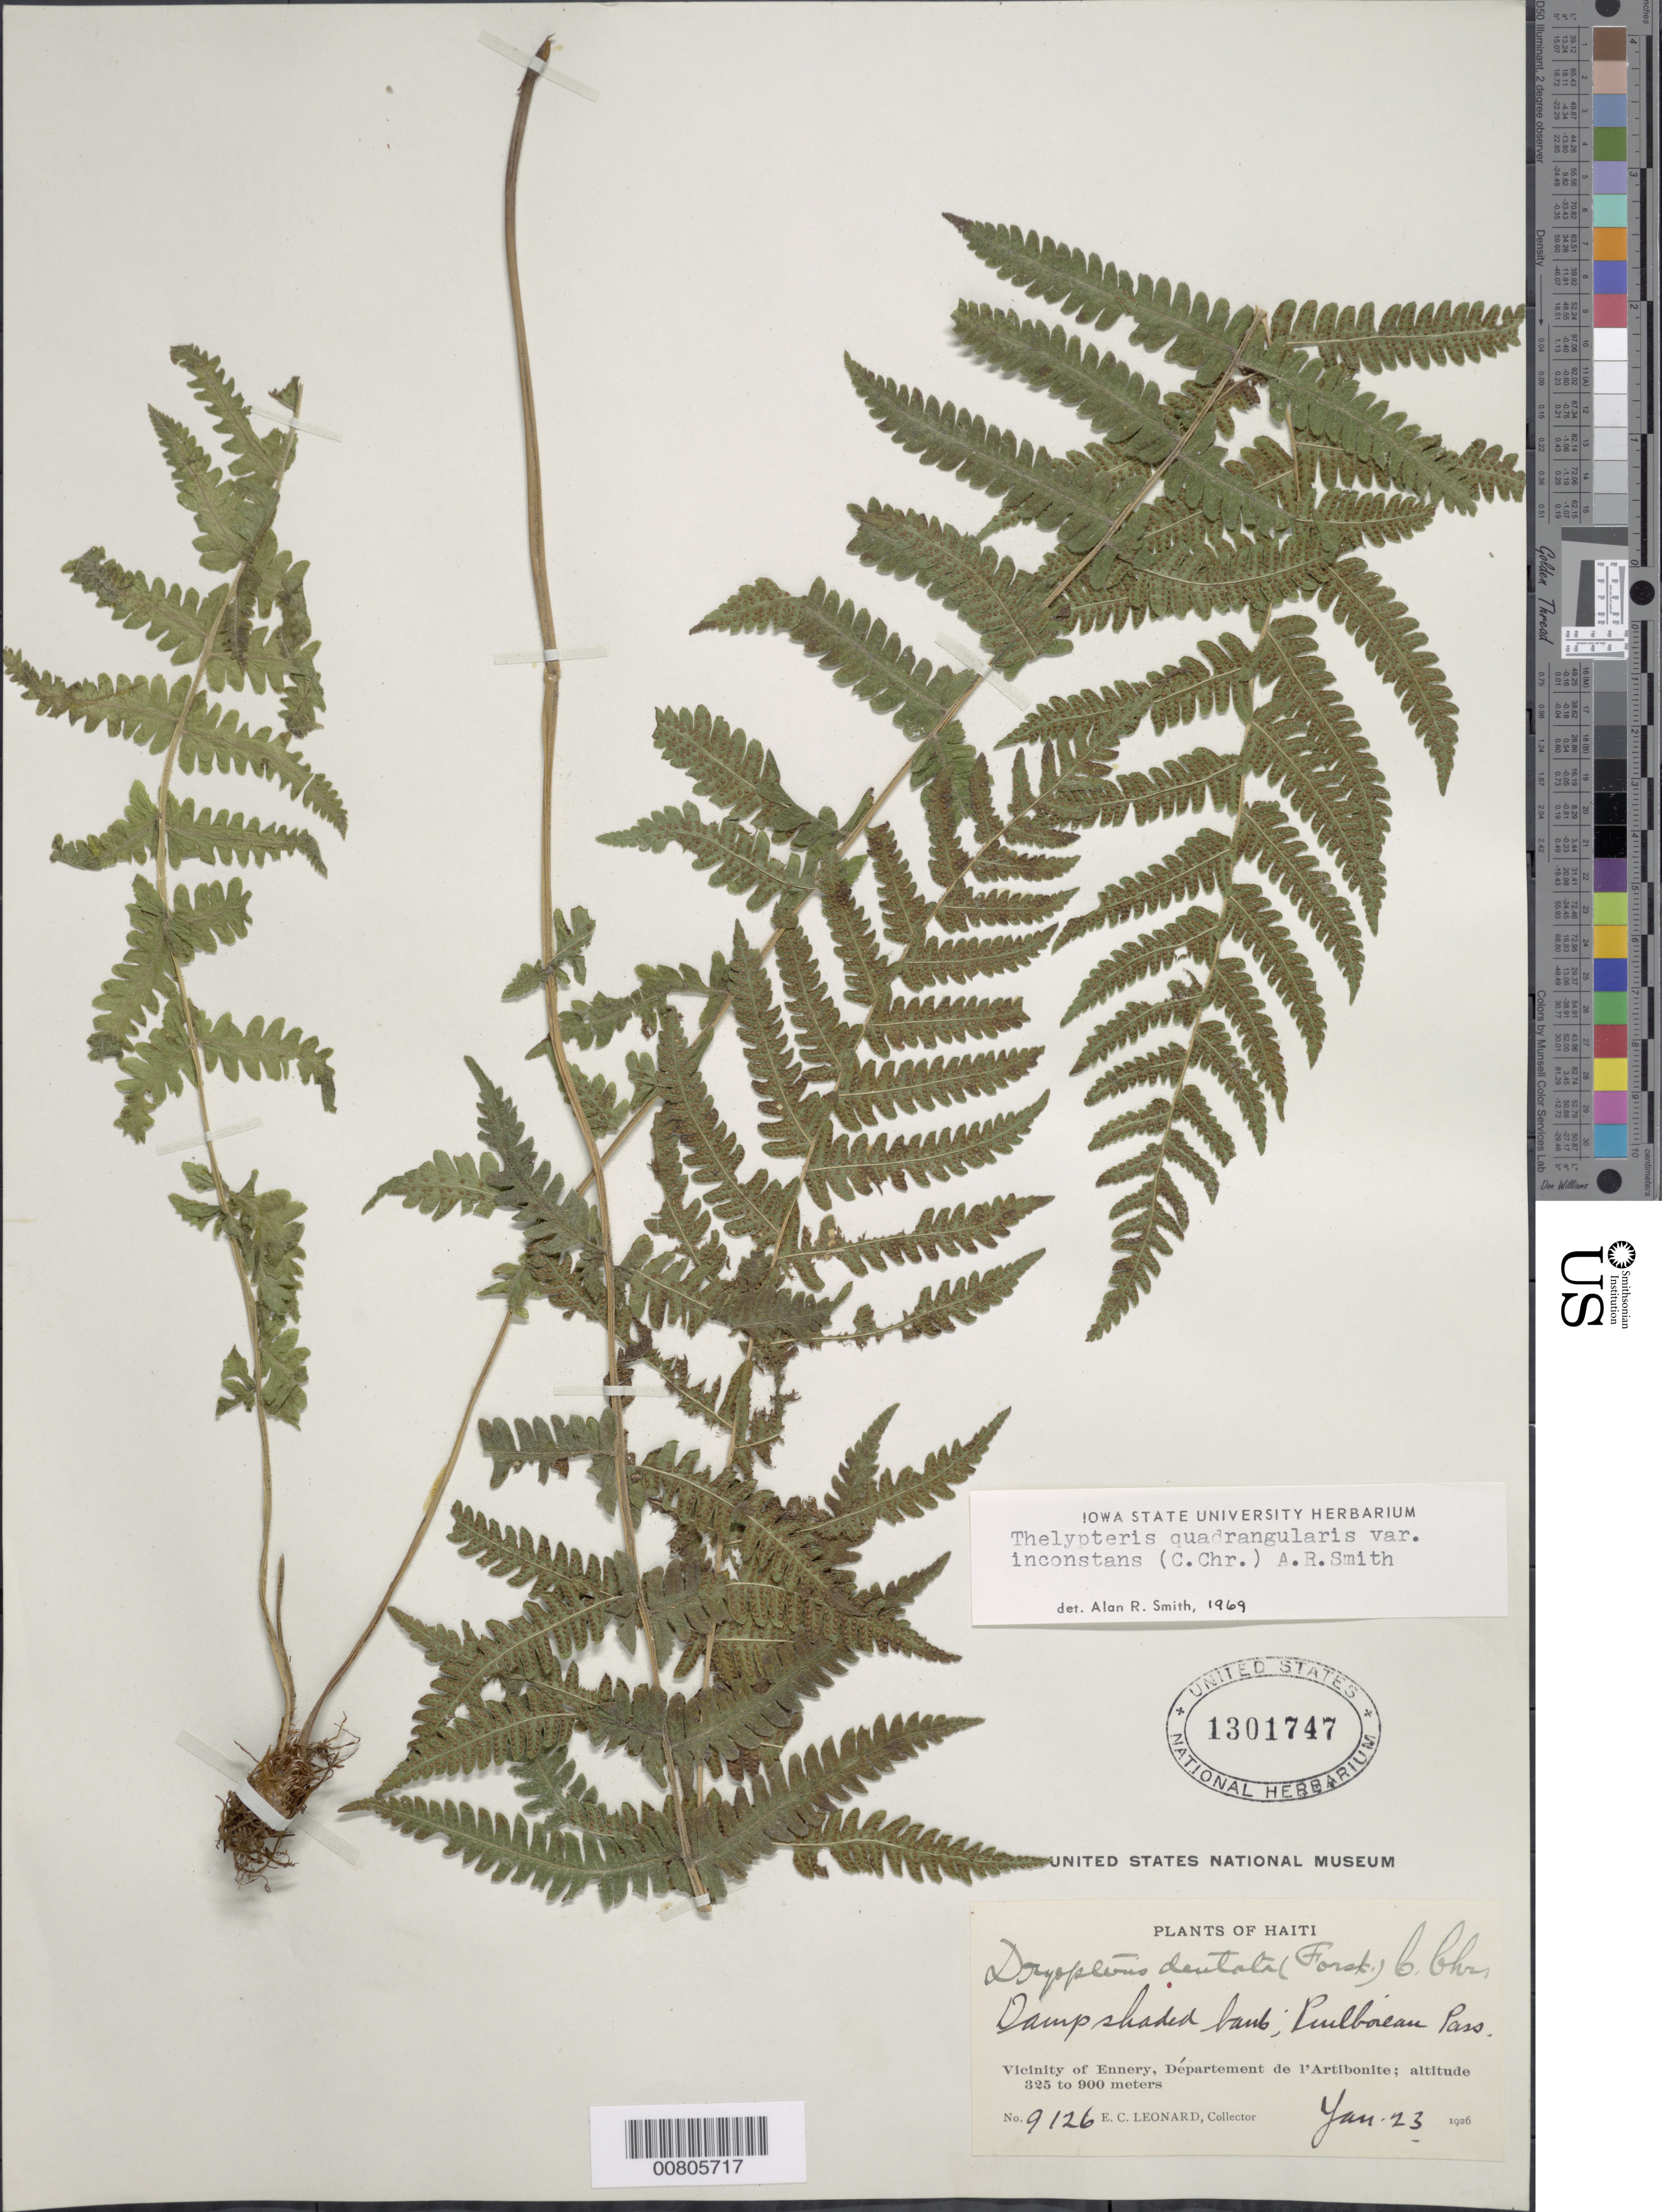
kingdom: Plantae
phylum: Tracheophyta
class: Polypodiopsida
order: Polypodiales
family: Thelypteridaceae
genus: Christella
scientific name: Christella hispidula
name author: (Decne.) Holttum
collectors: E. C. Leonard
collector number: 9126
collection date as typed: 23 Jan 1926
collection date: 1926-01-23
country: Haiti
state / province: Artibonite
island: Hispaniola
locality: Ennery, vicinity; Puilboreau Pass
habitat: Damp shaded bank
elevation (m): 325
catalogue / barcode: US 1301747